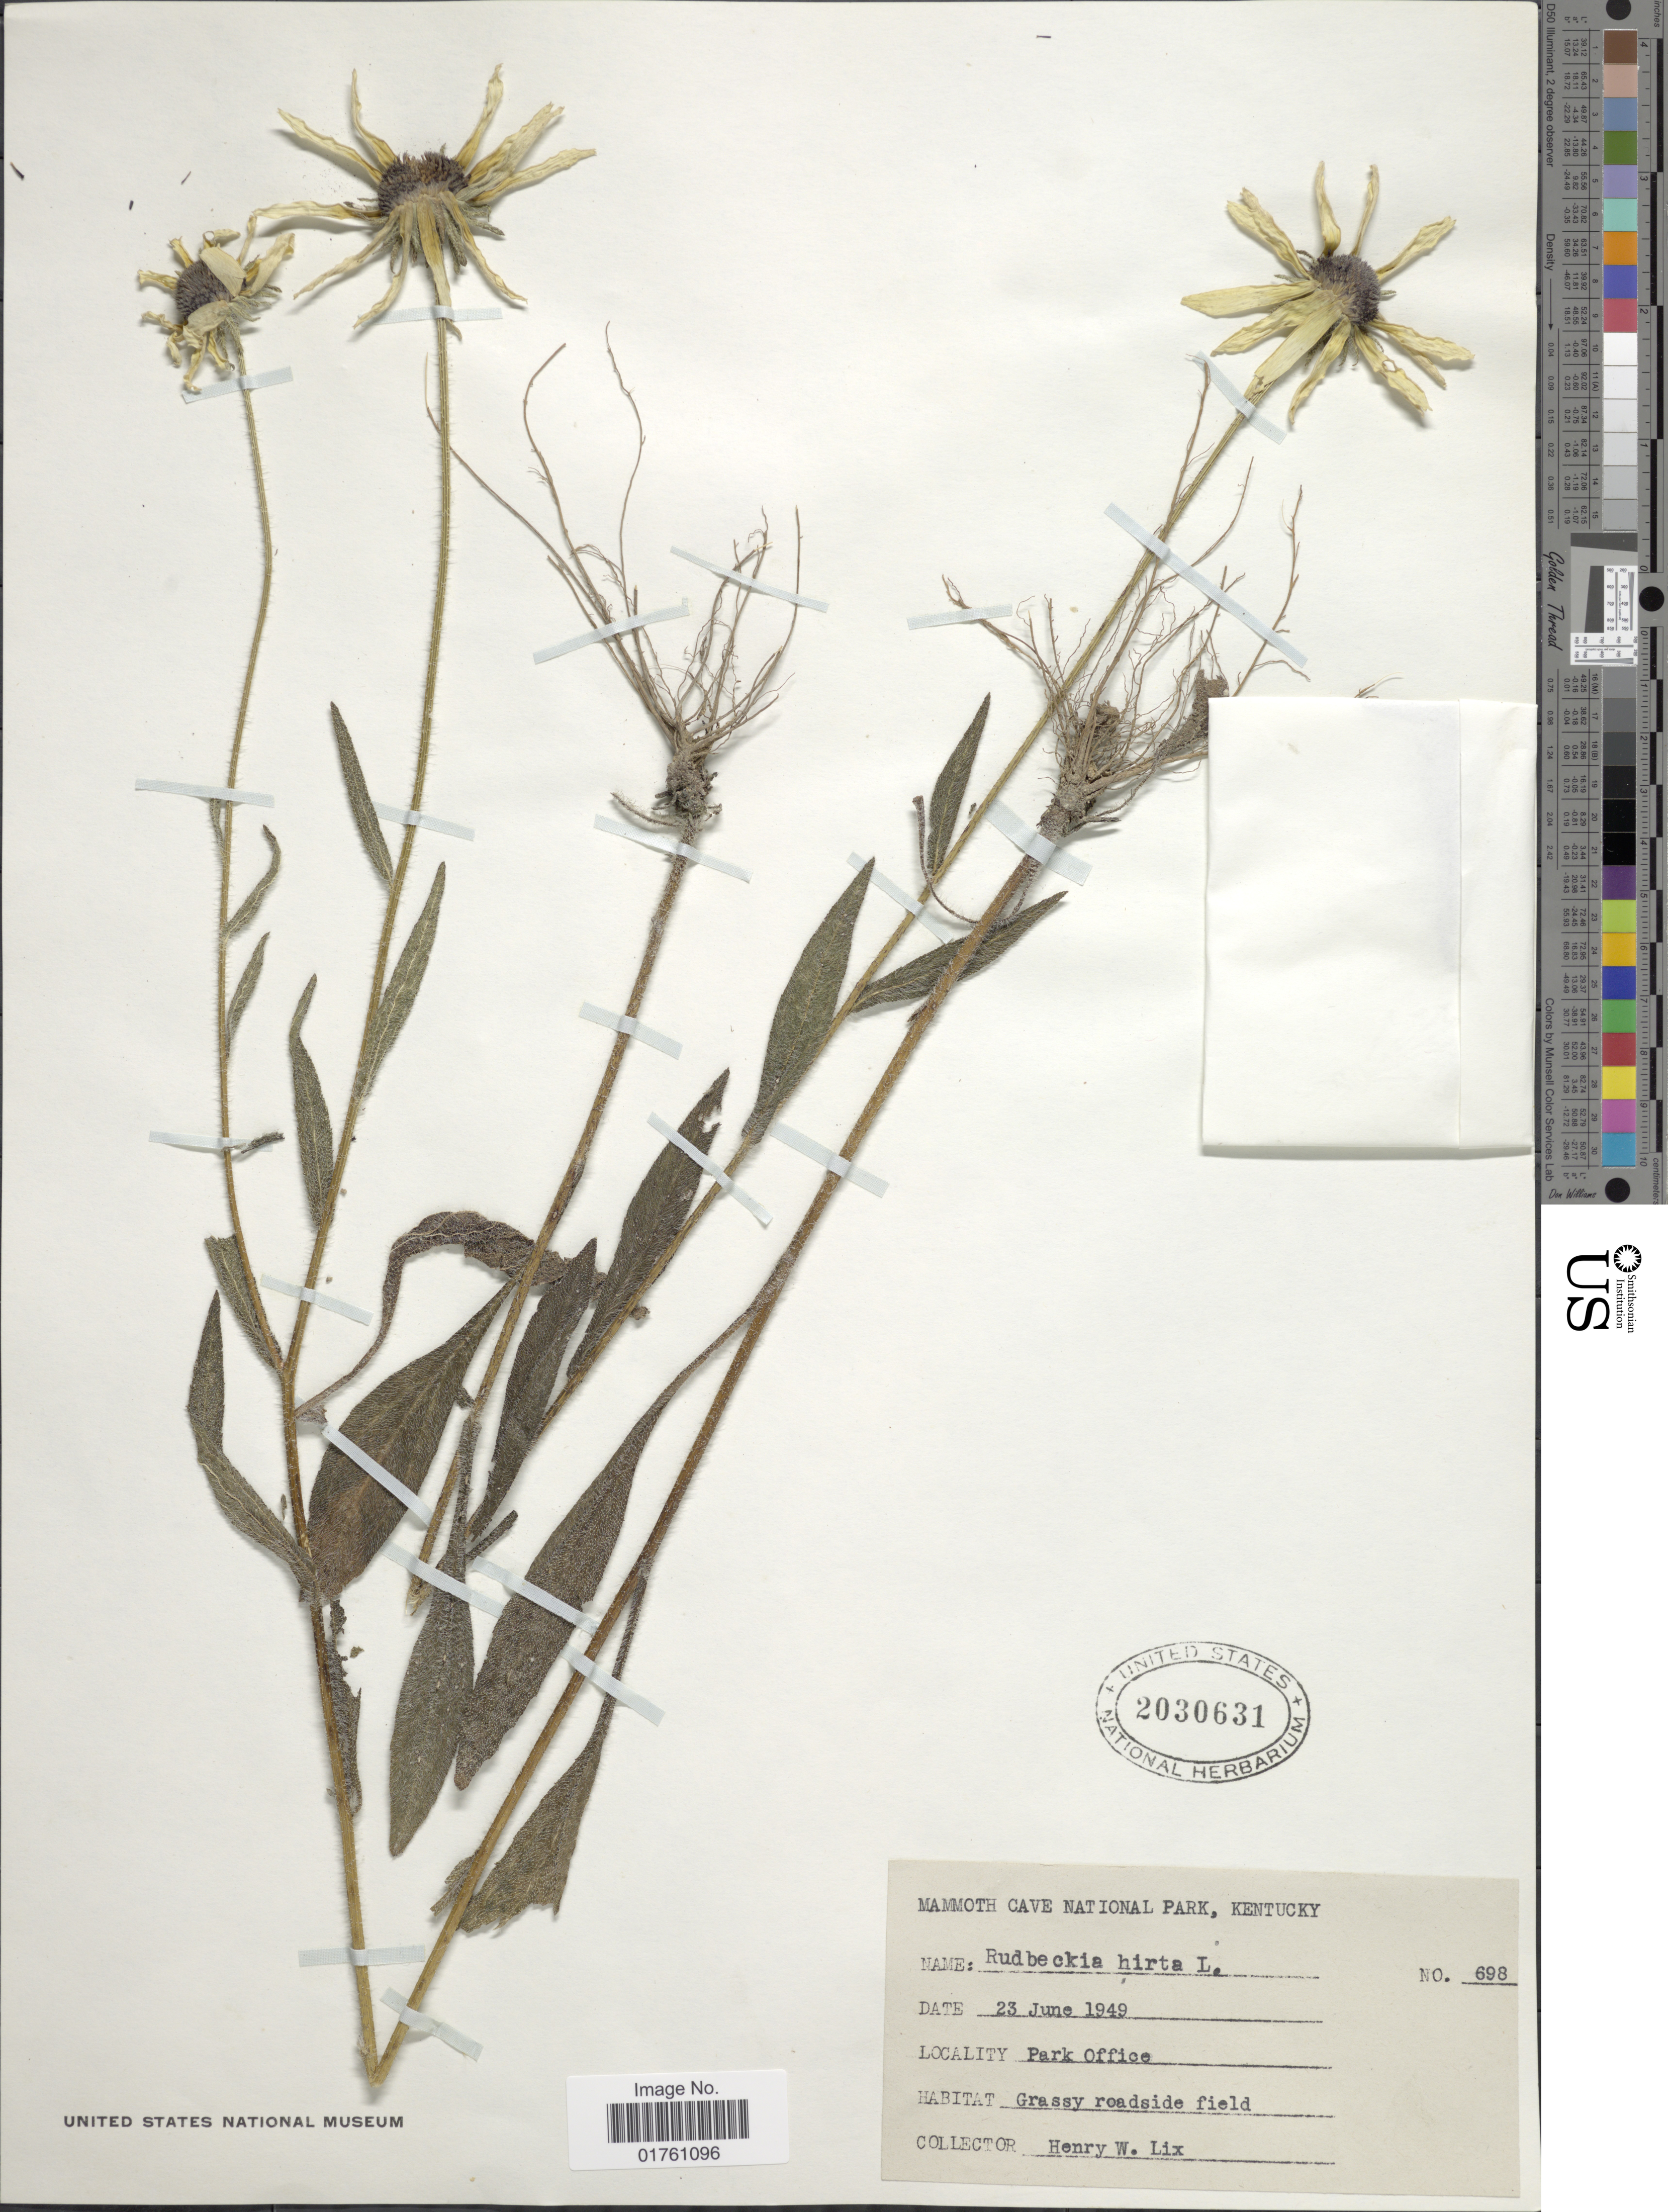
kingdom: Plantae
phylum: Tracheophyta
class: Magnoliopsida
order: Asterales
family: Asteraceae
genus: Rudbeckia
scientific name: Rudbeckia hirta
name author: L.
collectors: H. W. Lix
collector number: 698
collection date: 1949-06-23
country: United States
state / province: Kentucky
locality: Mammoth Cave National Park, Park Office, Grassy roadside field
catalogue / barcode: US 2030631